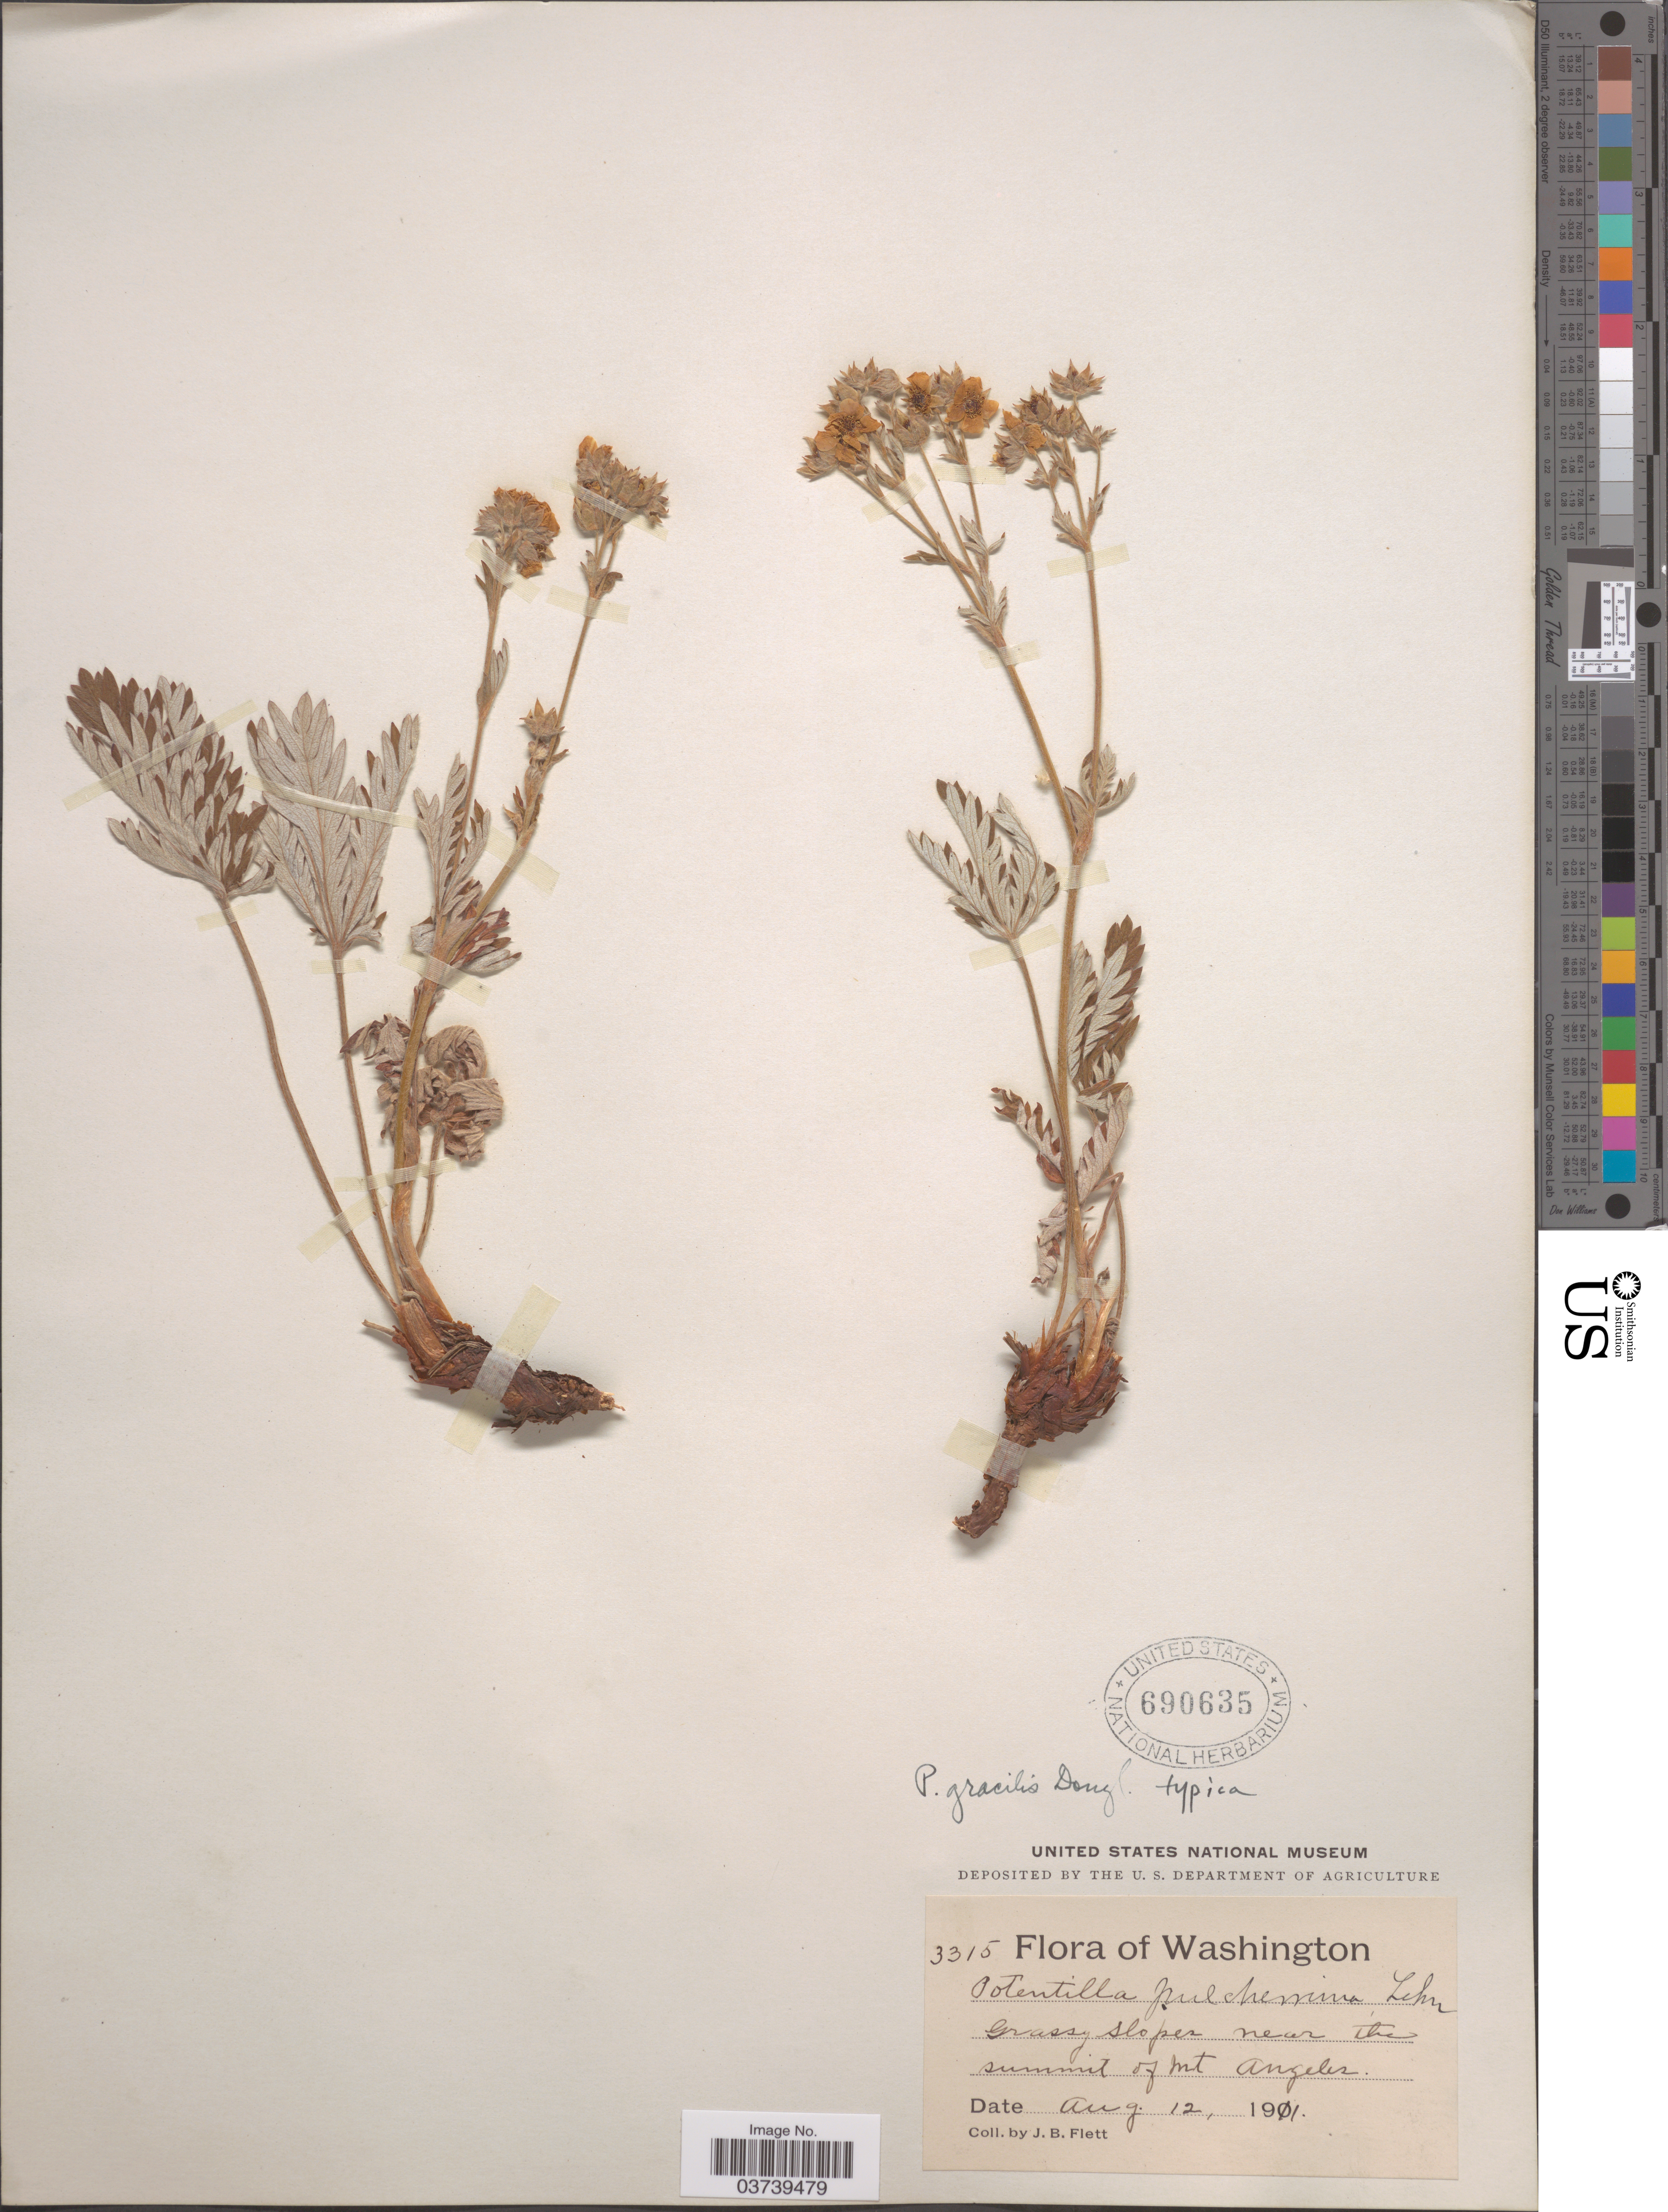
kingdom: Plantae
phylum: Tracheophyta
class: Magnoliopsida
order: Rosales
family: Rosaceae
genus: Potentilla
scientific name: Potentilla gracilis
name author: Douglas ex Hook.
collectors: J. Flett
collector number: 3315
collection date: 1911-08-12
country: United States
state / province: Washington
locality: Grassy slopes near the summit of Mt Angeles.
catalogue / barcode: US 690635